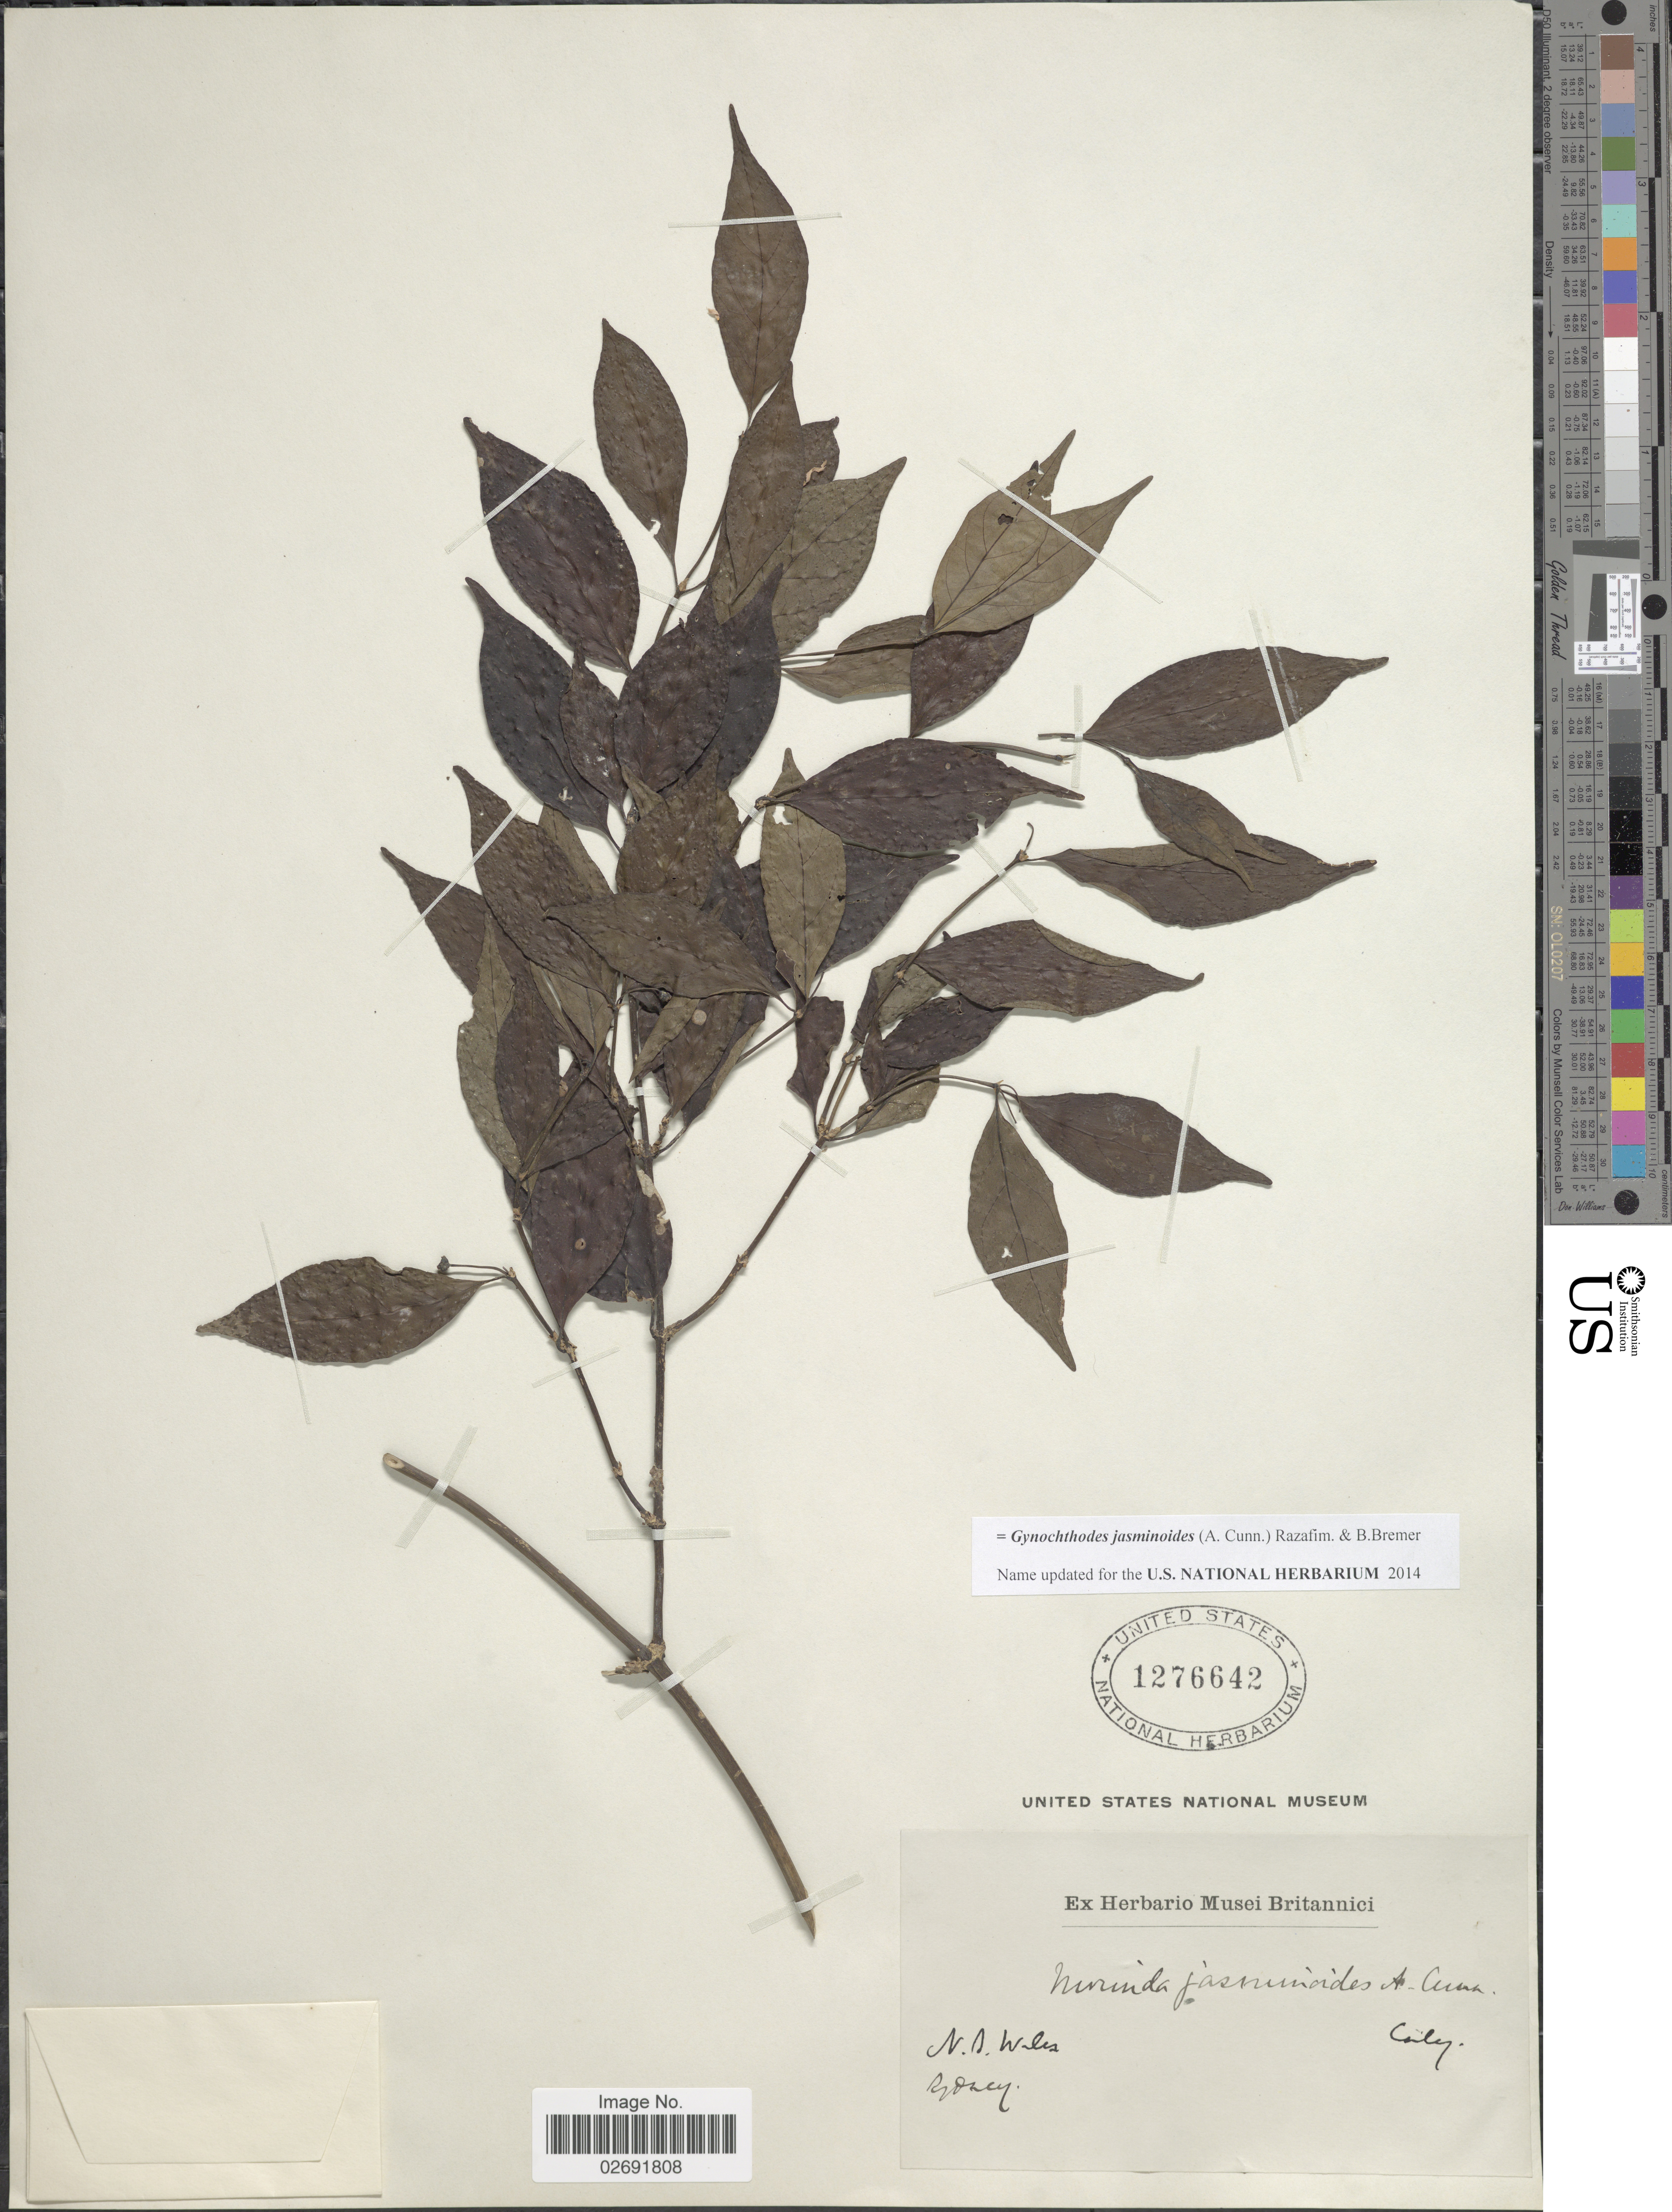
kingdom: Plantae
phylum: Tracheophyta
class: Magnoliopsida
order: Gentianales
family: Rubiaceae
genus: Gynochthodes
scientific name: Gynochthodes jasminoides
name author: (A. Cunn.) Razafim. & B. Bremer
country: Australia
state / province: New South Wales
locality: Sydney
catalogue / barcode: US 1276642